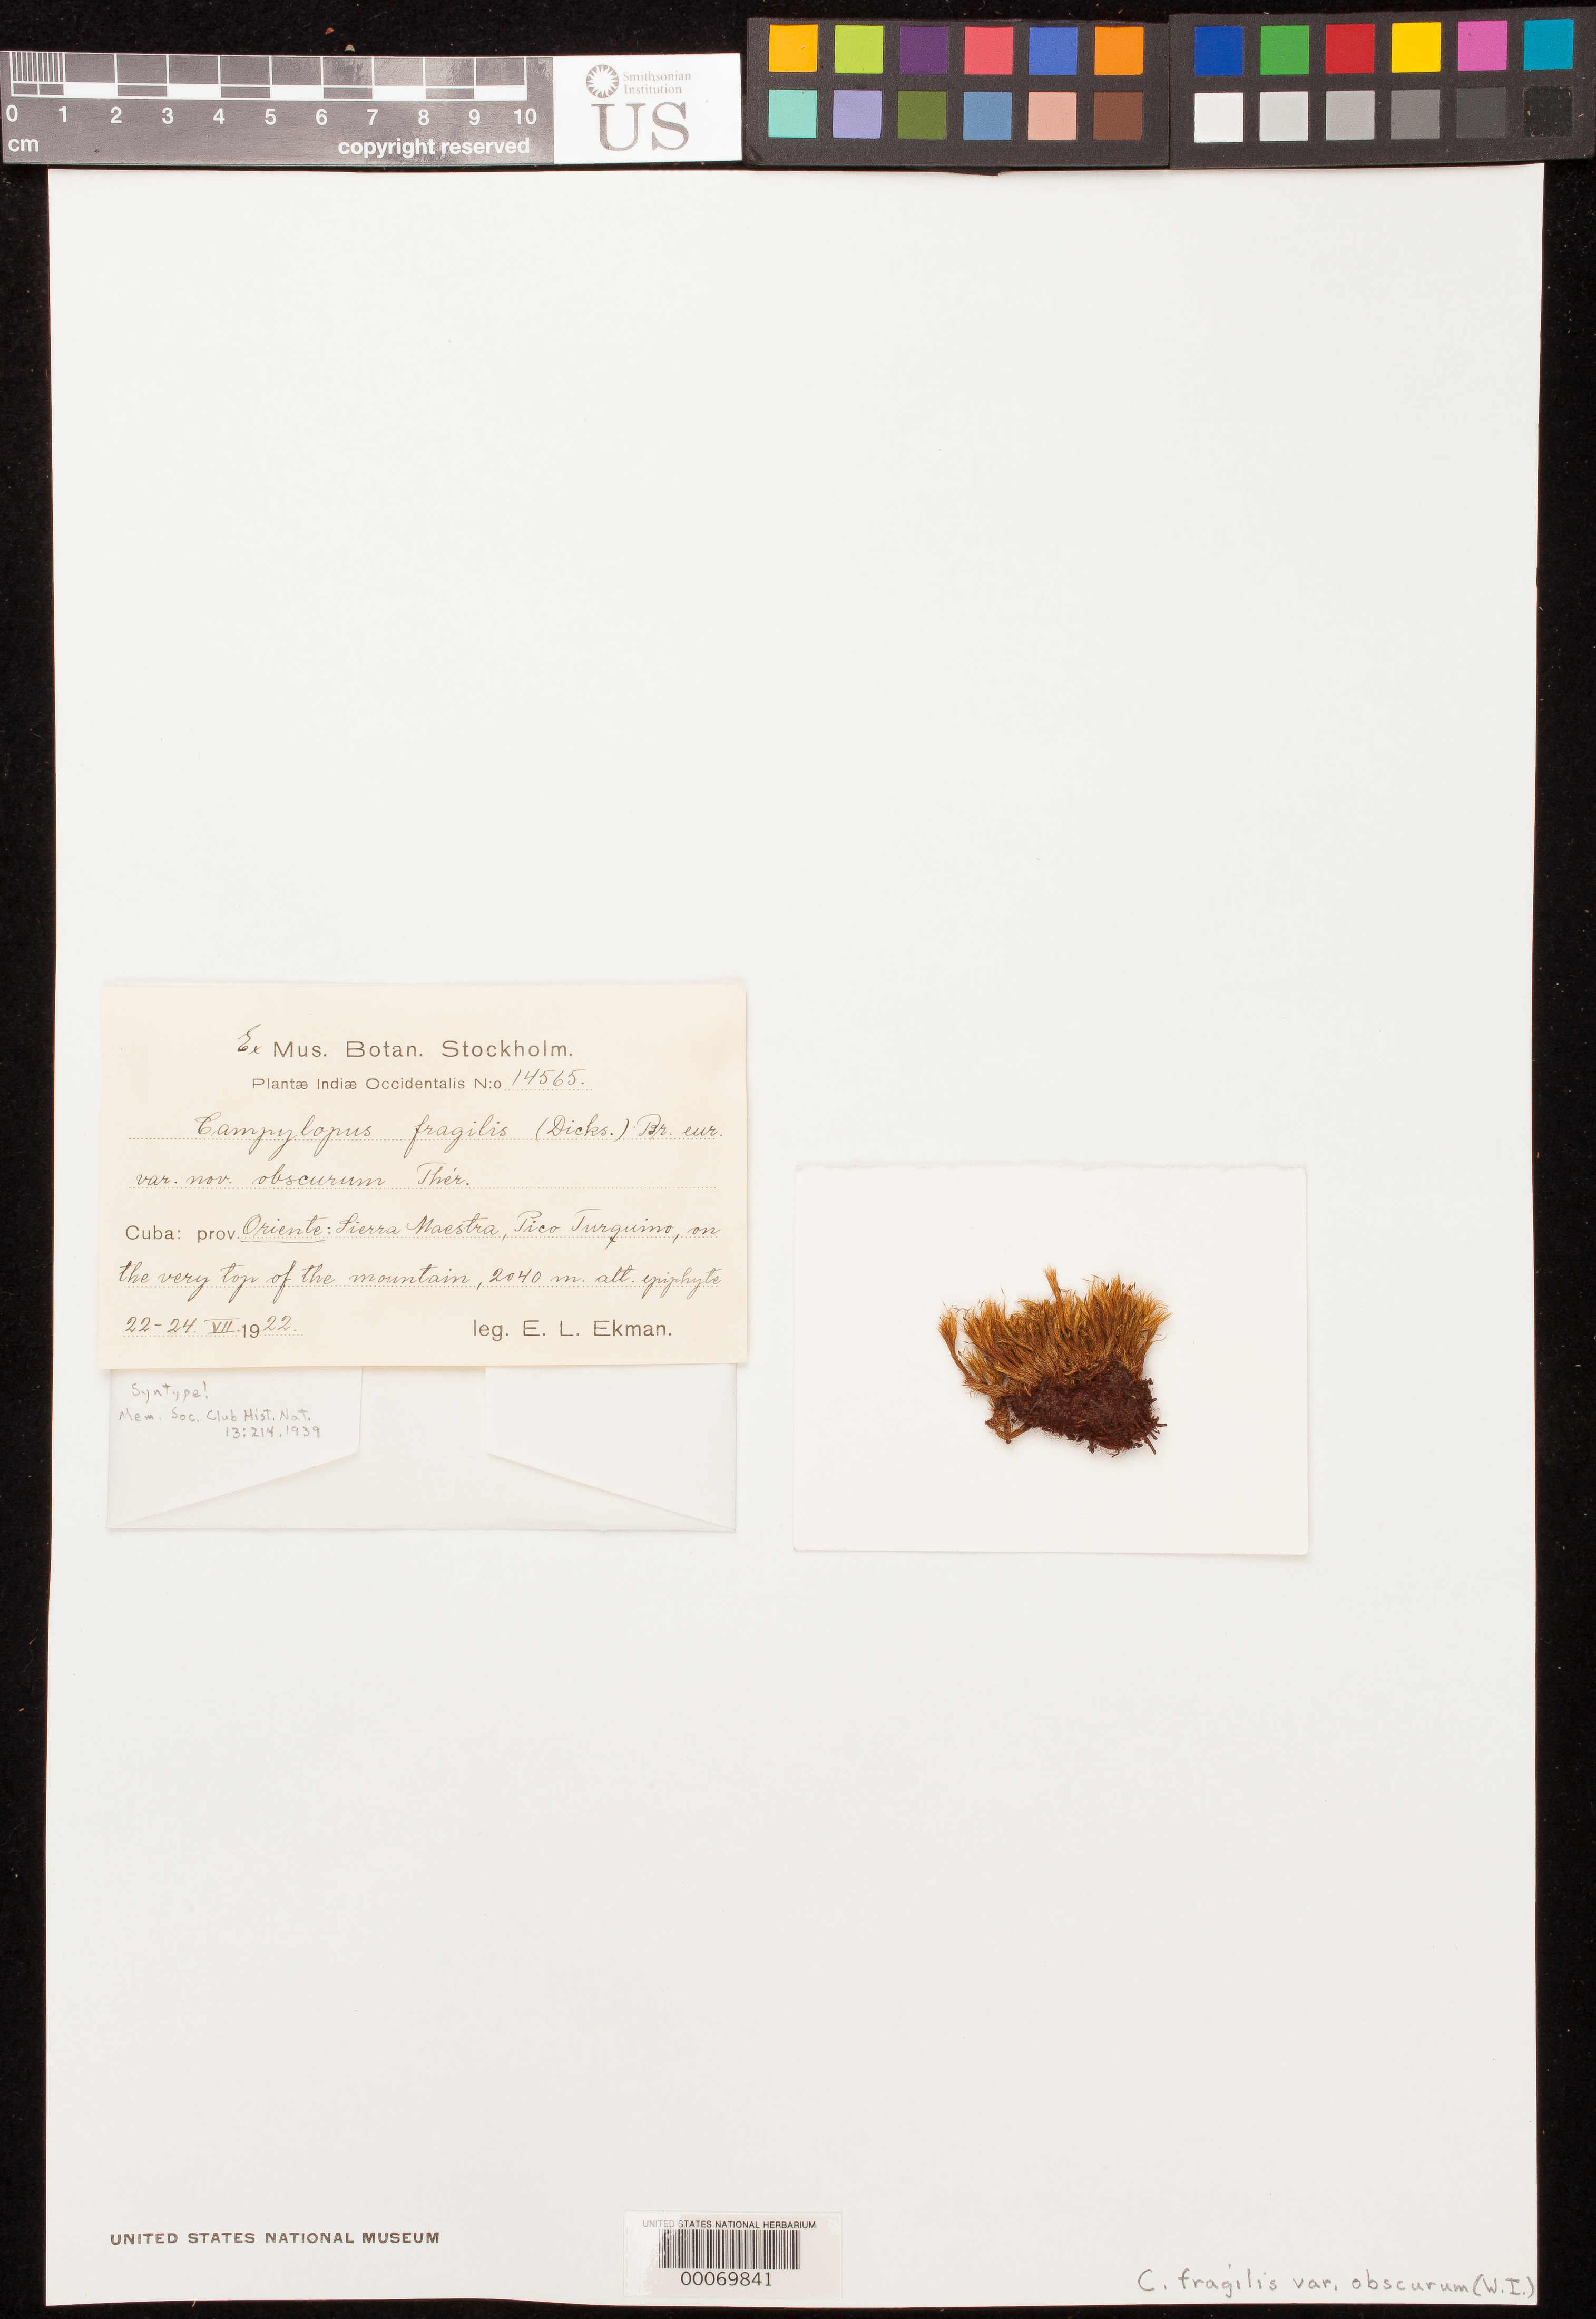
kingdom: Plantae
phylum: Bryophyta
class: Bryopsida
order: Dicranales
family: Leucobryaceae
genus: Campylopus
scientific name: Campylopus fragilis var. obscurum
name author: Thér.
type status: Syntype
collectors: E. L. Ekman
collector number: Pl. Ind. 14565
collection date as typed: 22 Jul 1922 to 24 Jul 1922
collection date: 1922-07-22/1922-07-24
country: Cuba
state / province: Oriente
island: Greater Antilles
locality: Sierra Maestra, Pico Turquimo.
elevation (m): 2040